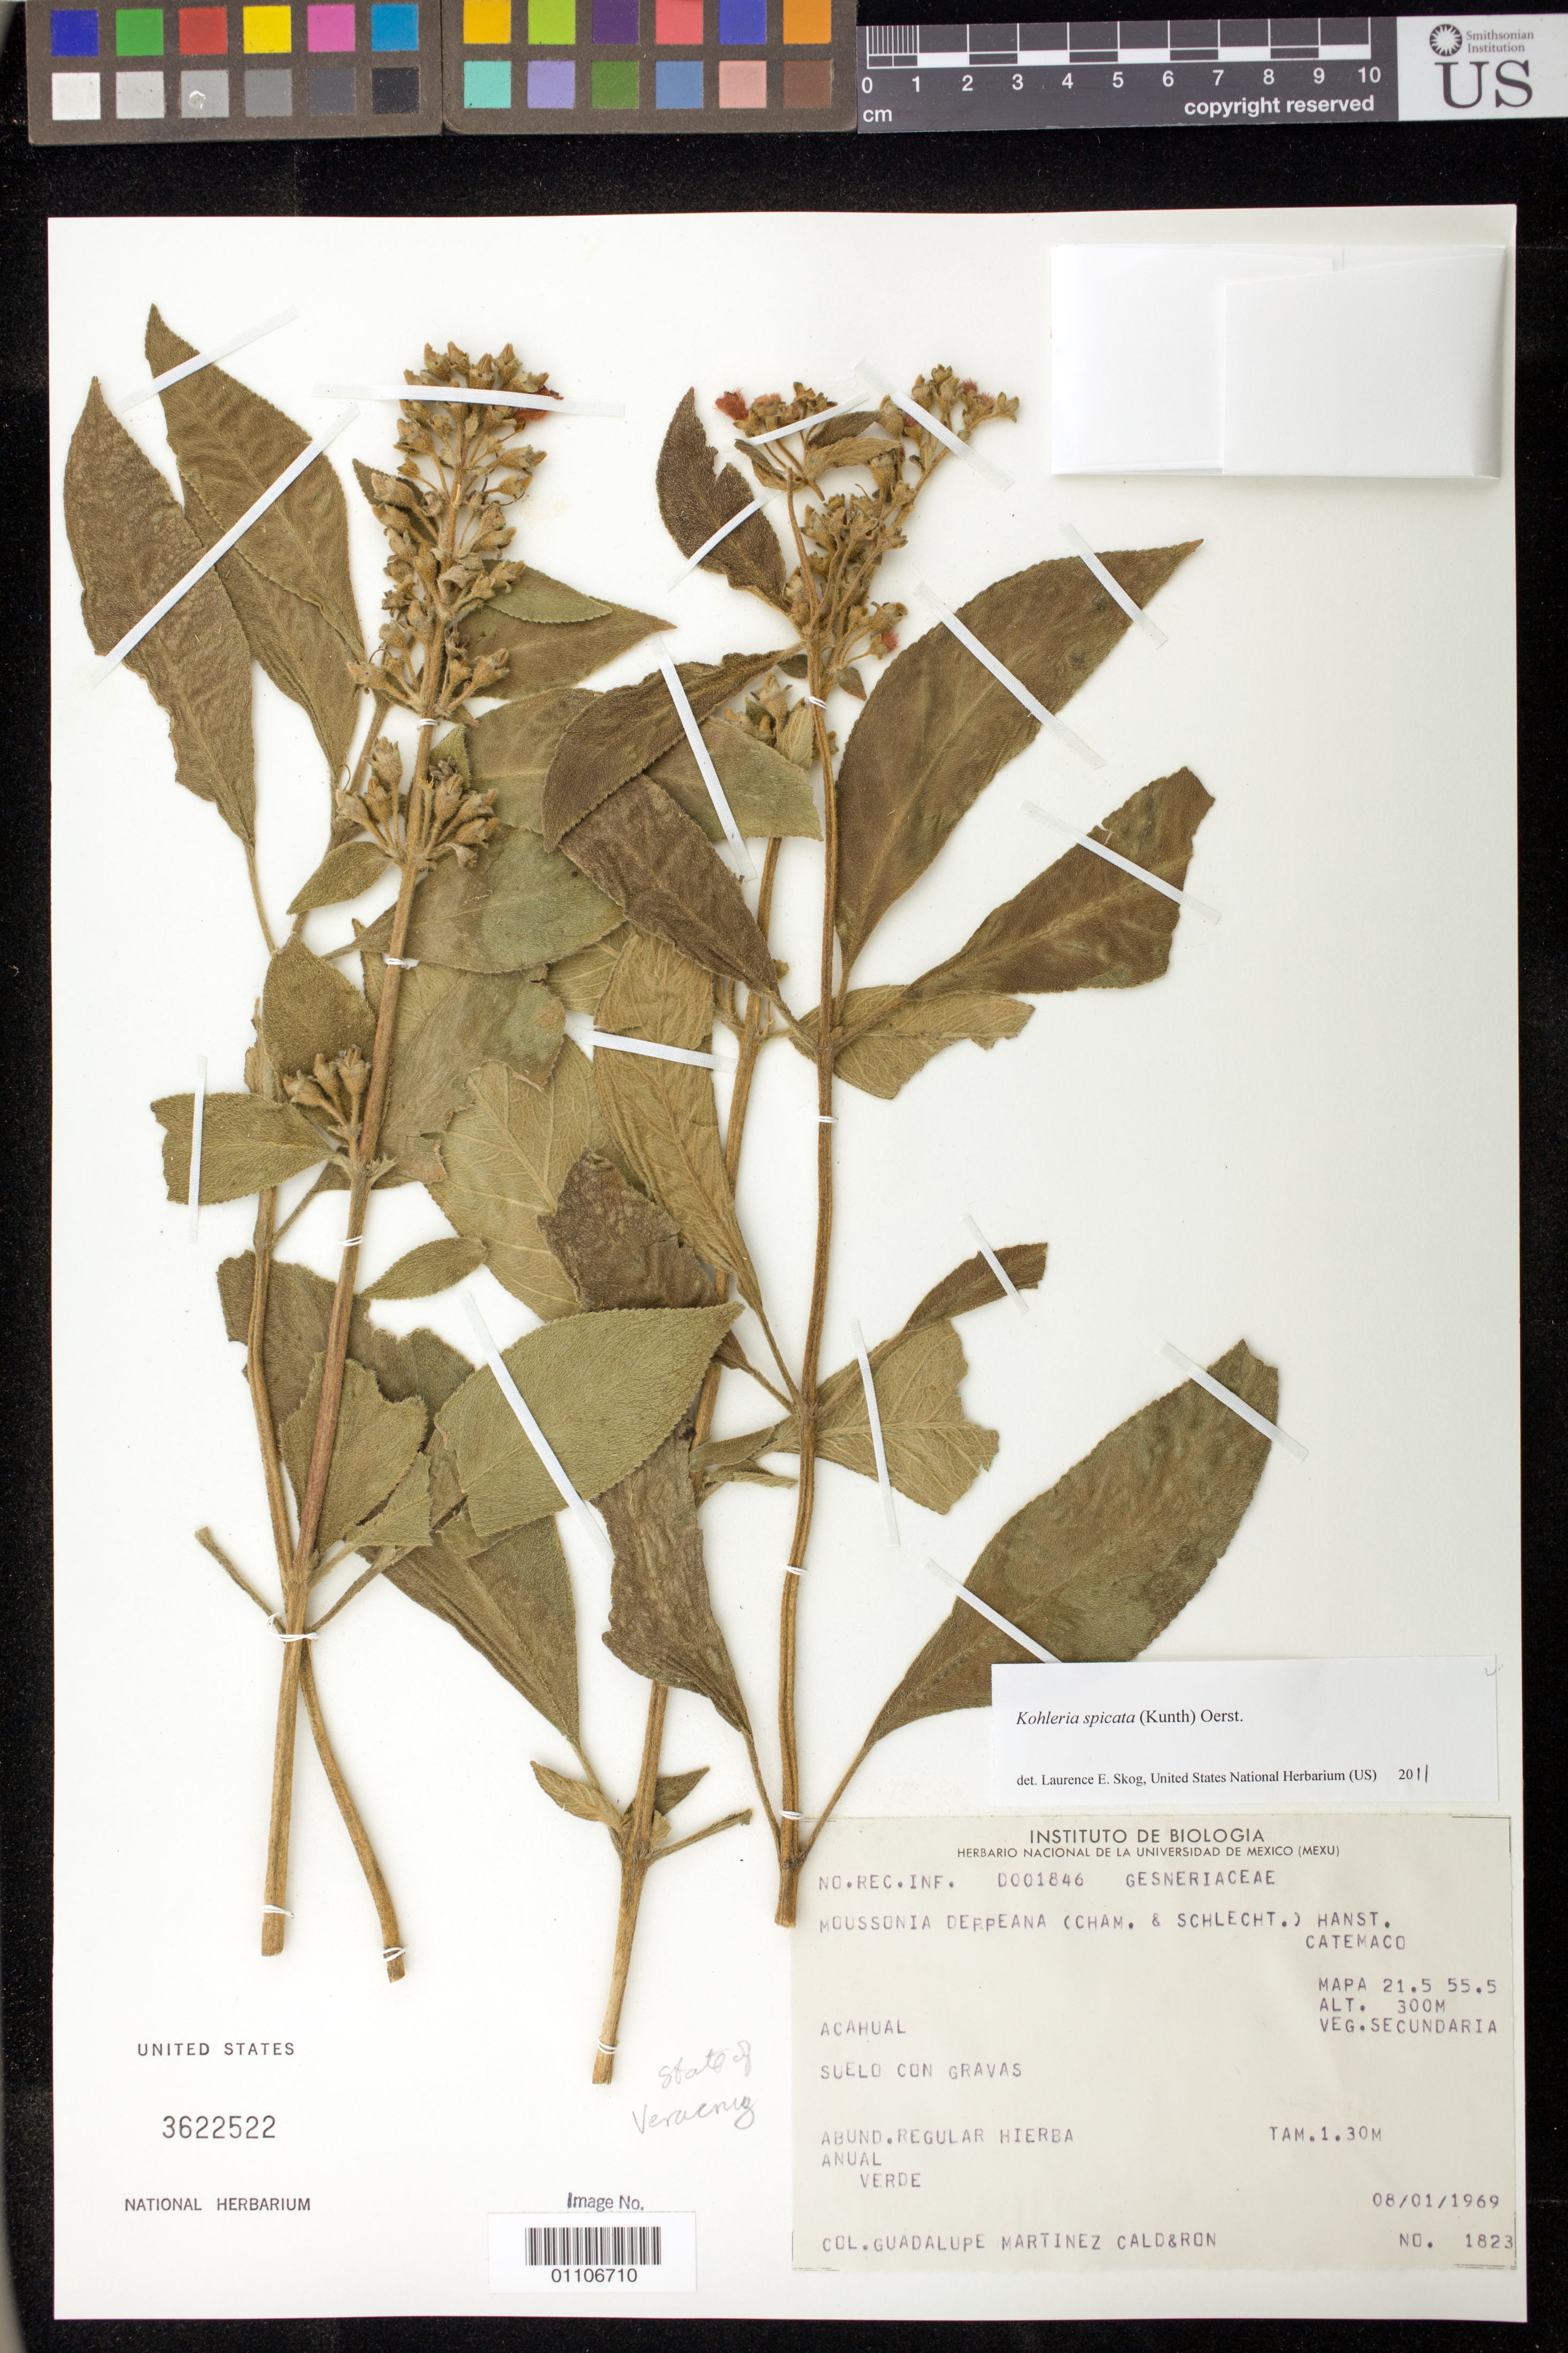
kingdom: Plantae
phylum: Tracheophyta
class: Magnoliopsida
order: Lamiales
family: Gesneriaceae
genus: Kohleria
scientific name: Kohleria spicata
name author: (Kunth) Oerst.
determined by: Skog, Laurence E.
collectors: G. Martinez C.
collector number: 1823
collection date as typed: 08 Jan 1969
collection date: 1969-01-08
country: Mexico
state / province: Veracruz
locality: Acahual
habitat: Suelo con gravas, veg. secundaria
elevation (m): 300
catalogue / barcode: US 3622522